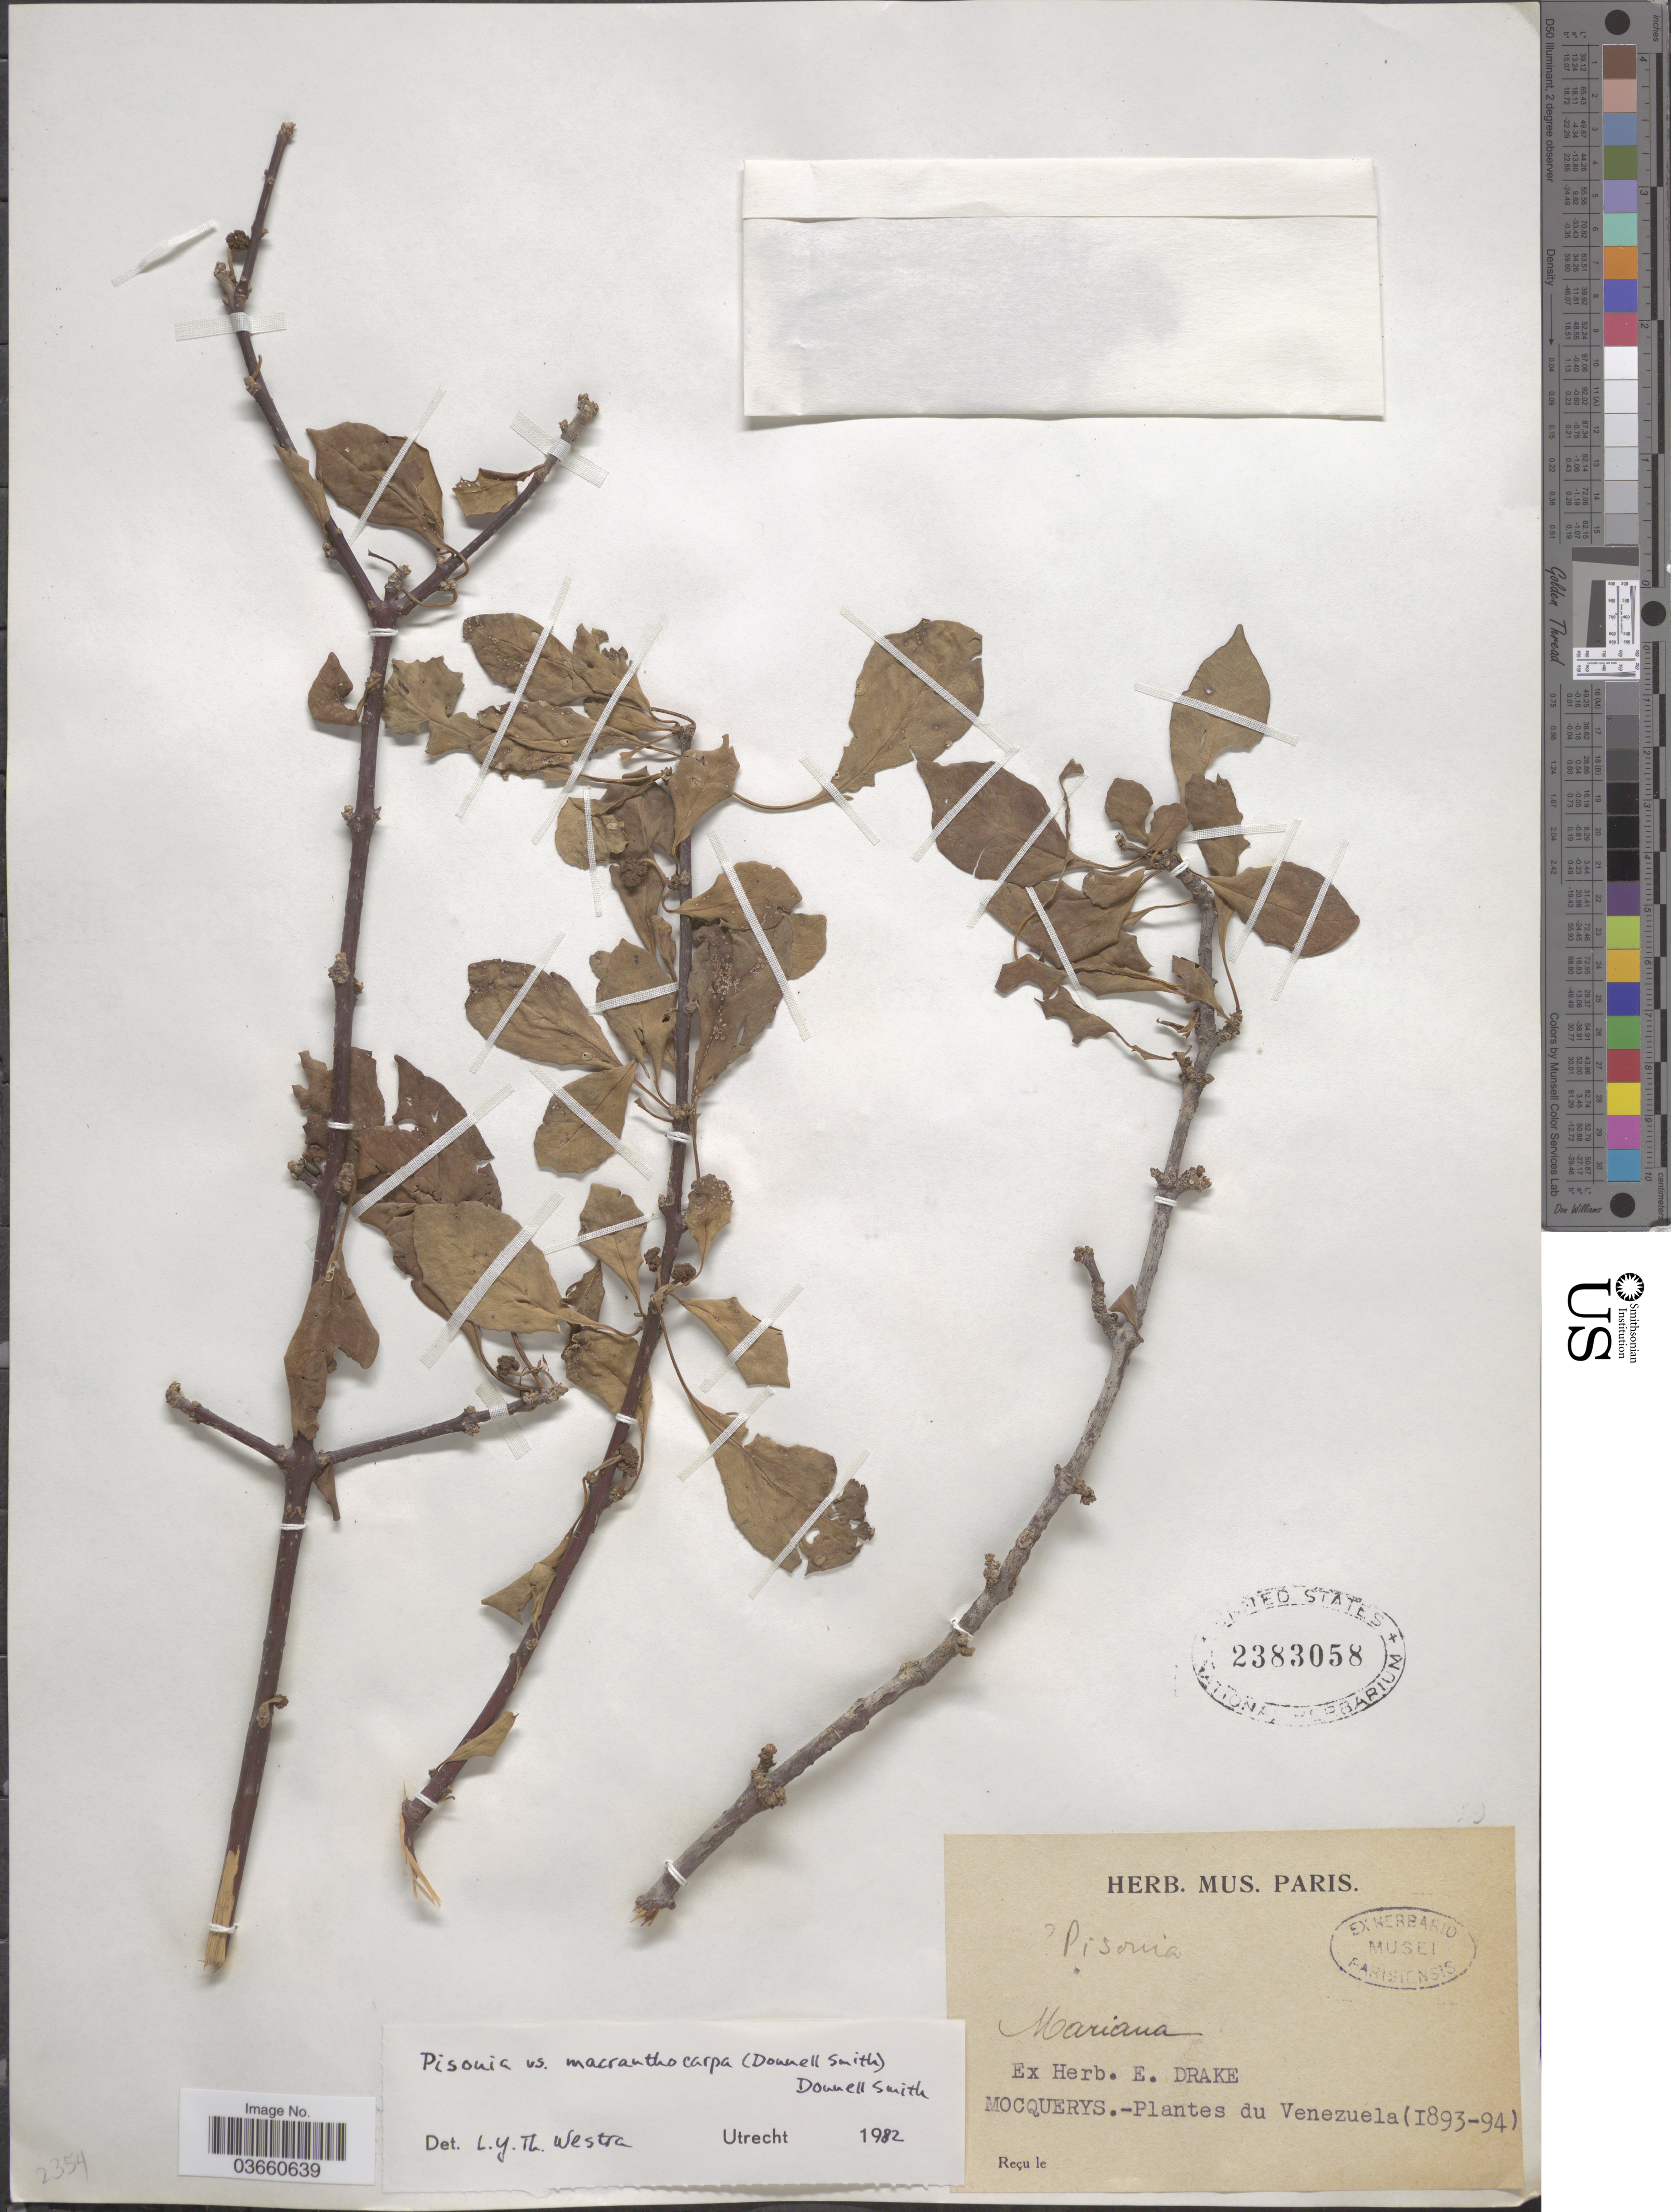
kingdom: Plantae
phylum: Tracheophyta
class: Magnoliopsida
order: Caryophyllales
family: Nyctaginaceae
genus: Pisonia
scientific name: Pisonia macranthocarpa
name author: (Donn. Sm.) Donn. Sm.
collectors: A. Mocquerys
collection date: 1893/1894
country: Venezuela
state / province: Carabobo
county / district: Diego Ibarra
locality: Mariara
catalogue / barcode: US 2383058